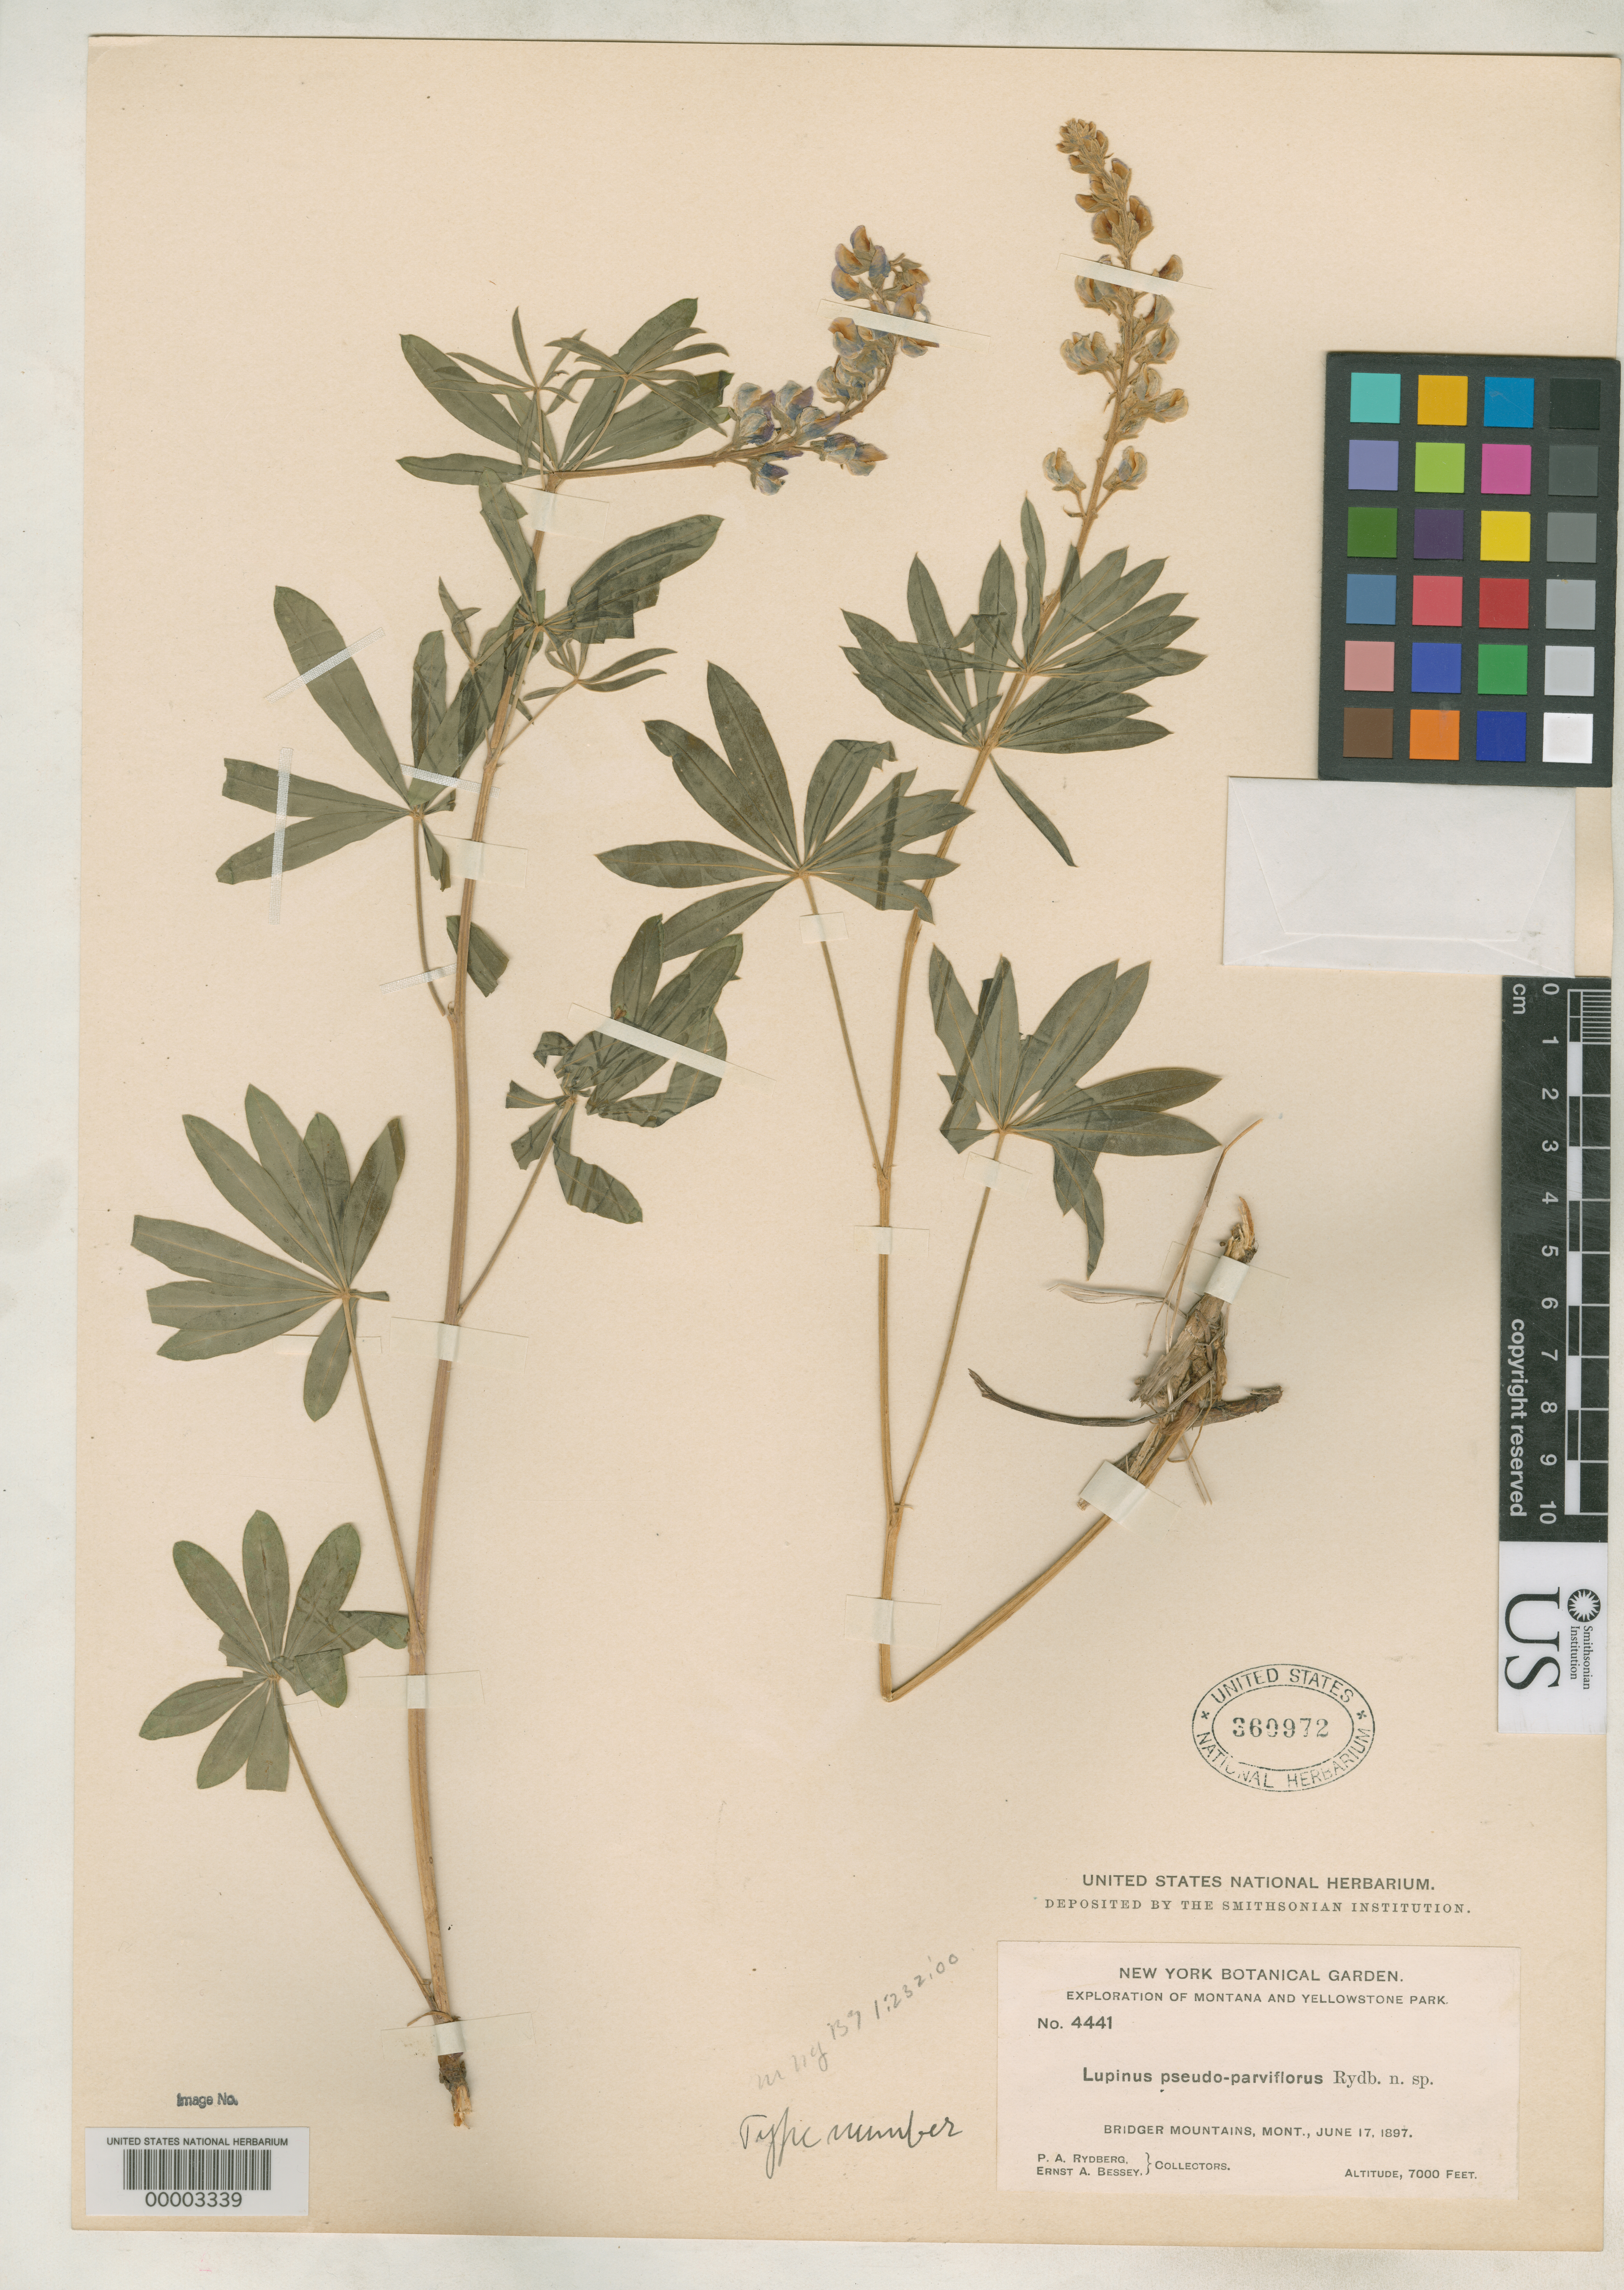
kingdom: Plantae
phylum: Tracheophyta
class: Magnoliopsida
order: Fabales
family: Fabaceae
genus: Lupinus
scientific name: Lupinus pseudoparviflorus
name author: Rydb.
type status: Isotype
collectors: P. A. Rydberg & E. Bessey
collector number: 4441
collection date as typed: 17 Jun 1897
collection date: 1897-06-17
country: United States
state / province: Montana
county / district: Gallatin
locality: Bridger Mts.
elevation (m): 2000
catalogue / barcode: US 360972